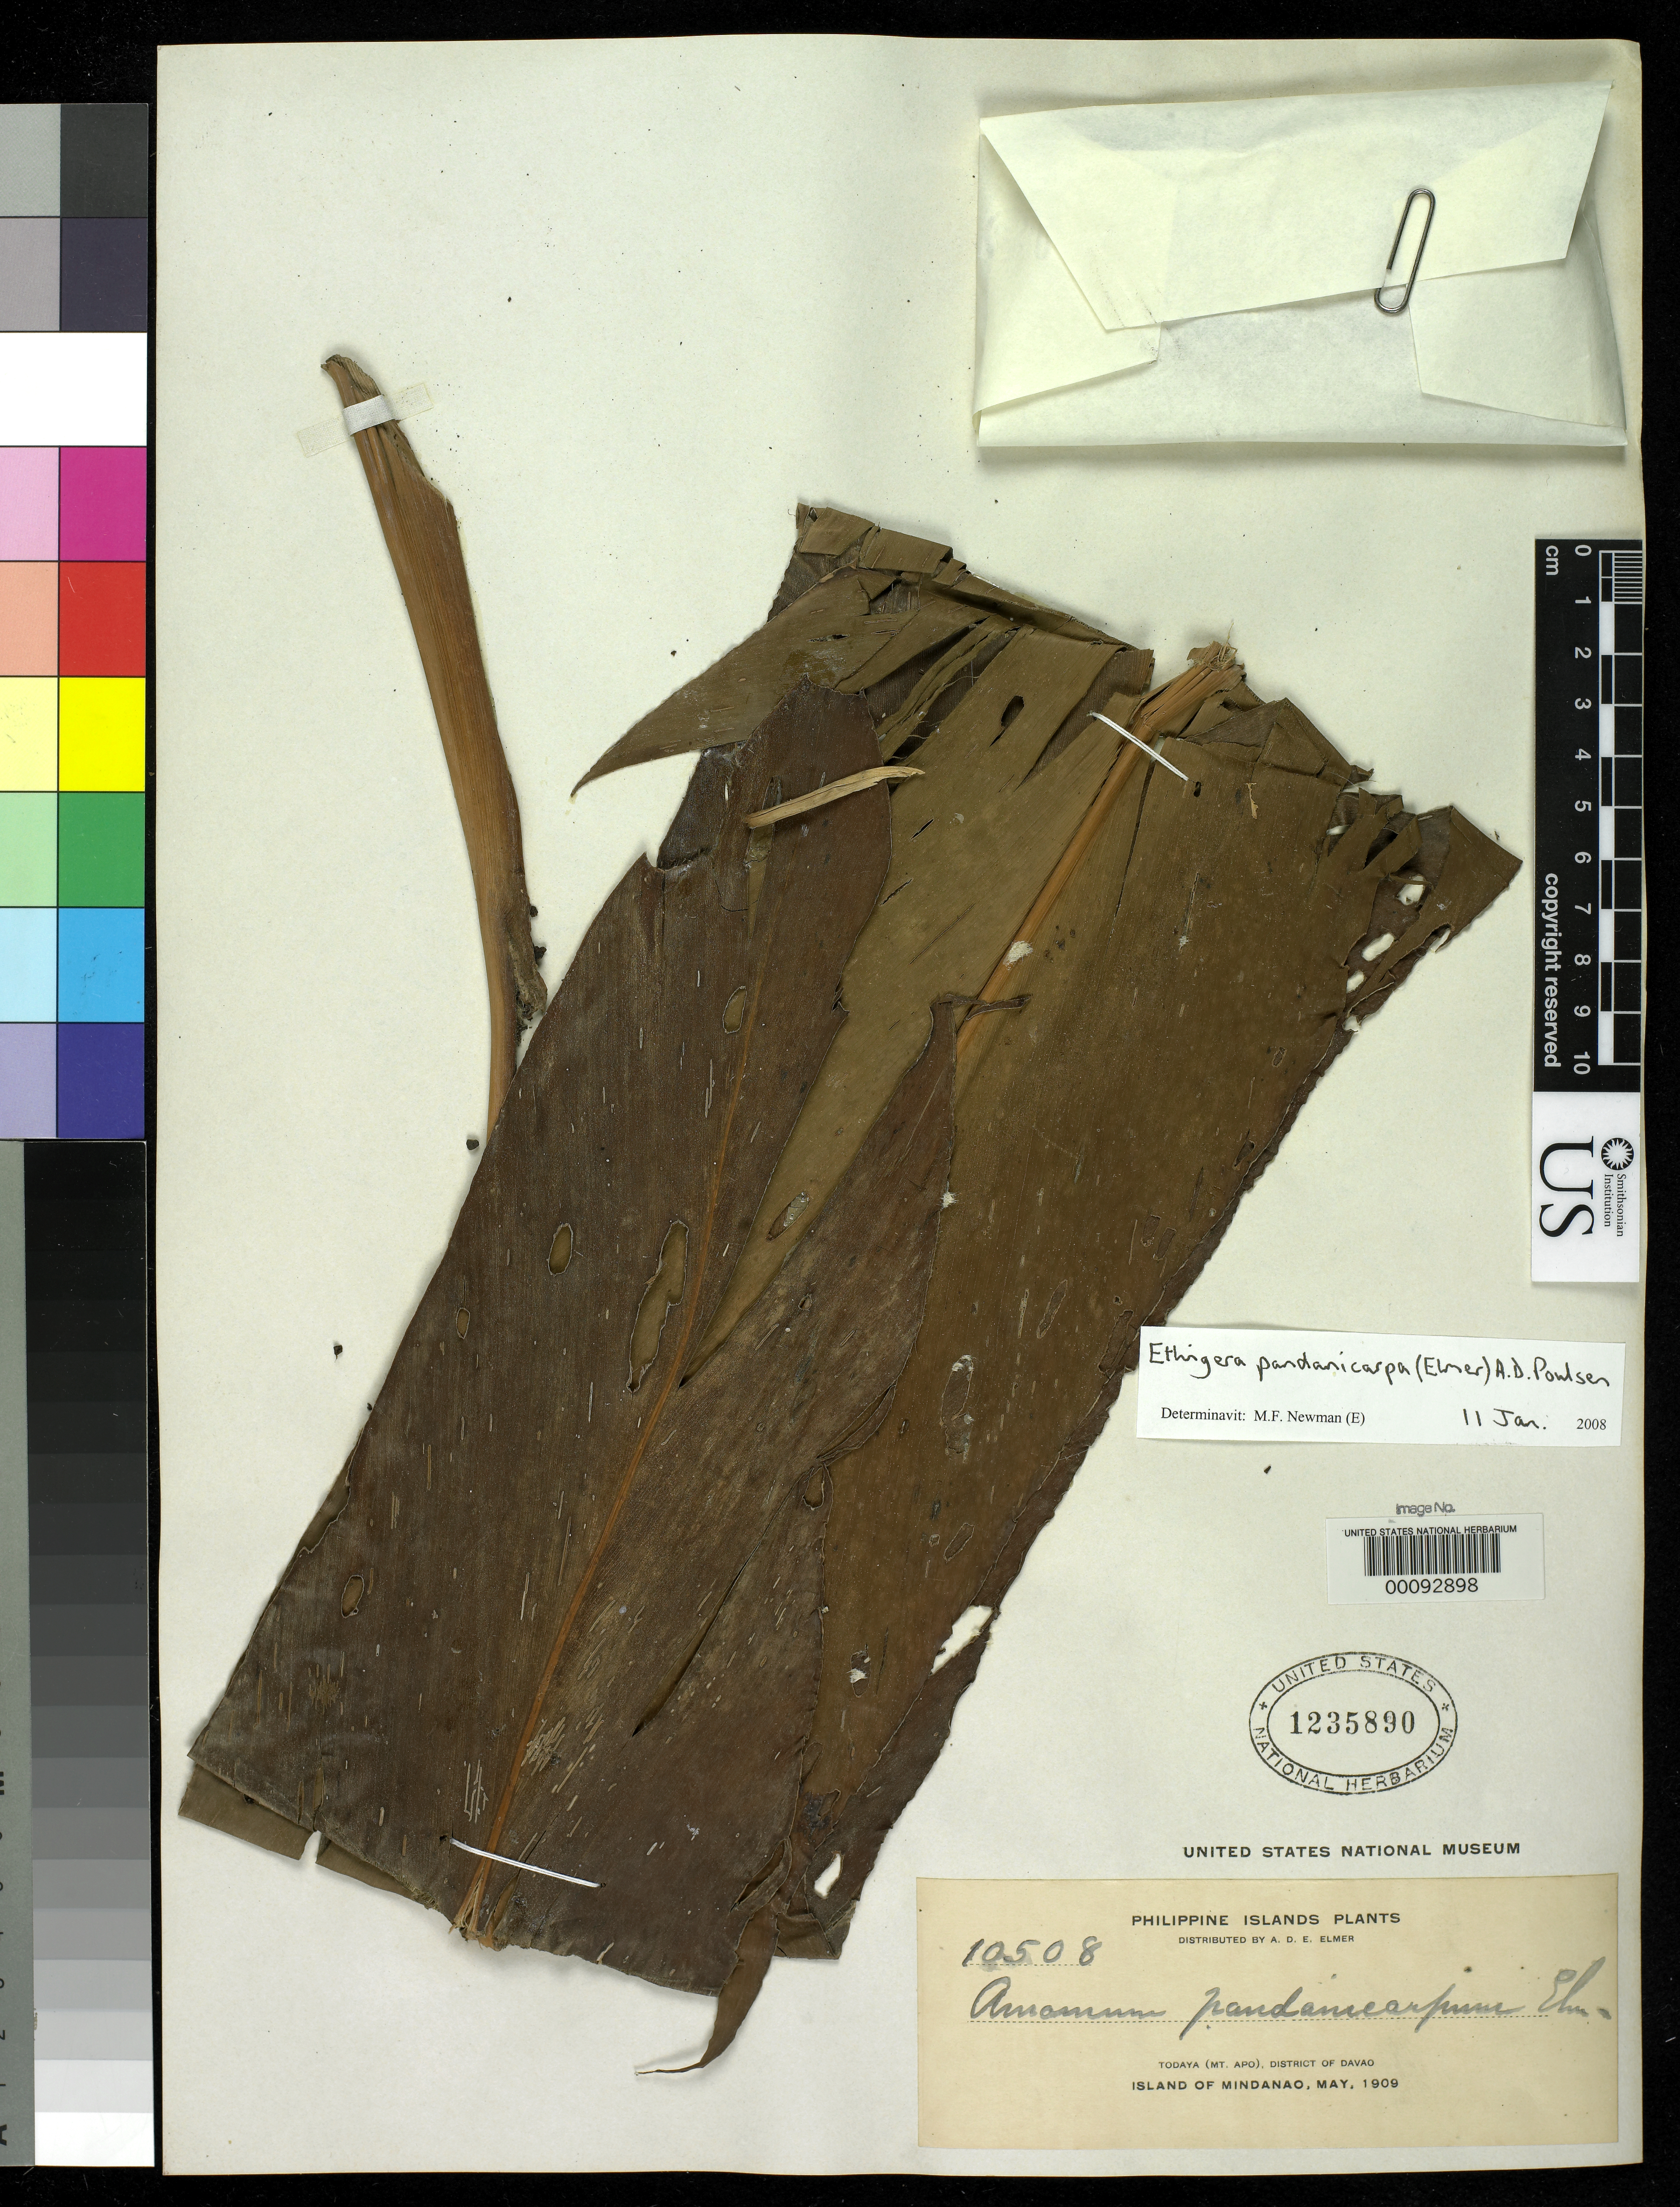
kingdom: Plantae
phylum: Tracheophyta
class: Liliopsida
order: Zingiberales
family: Zingiberaceae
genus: Amomum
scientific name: Amomum pandanicarpum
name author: Elmer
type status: Isotype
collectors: A. D. E. Elmer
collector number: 10508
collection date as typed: Sep 1909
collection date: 1909-09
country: Philippines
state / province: Davao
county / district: Davao del Sur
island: Mindanao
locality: Mt. Apo, Todayo.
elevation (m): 1067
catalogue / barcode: US 1235890